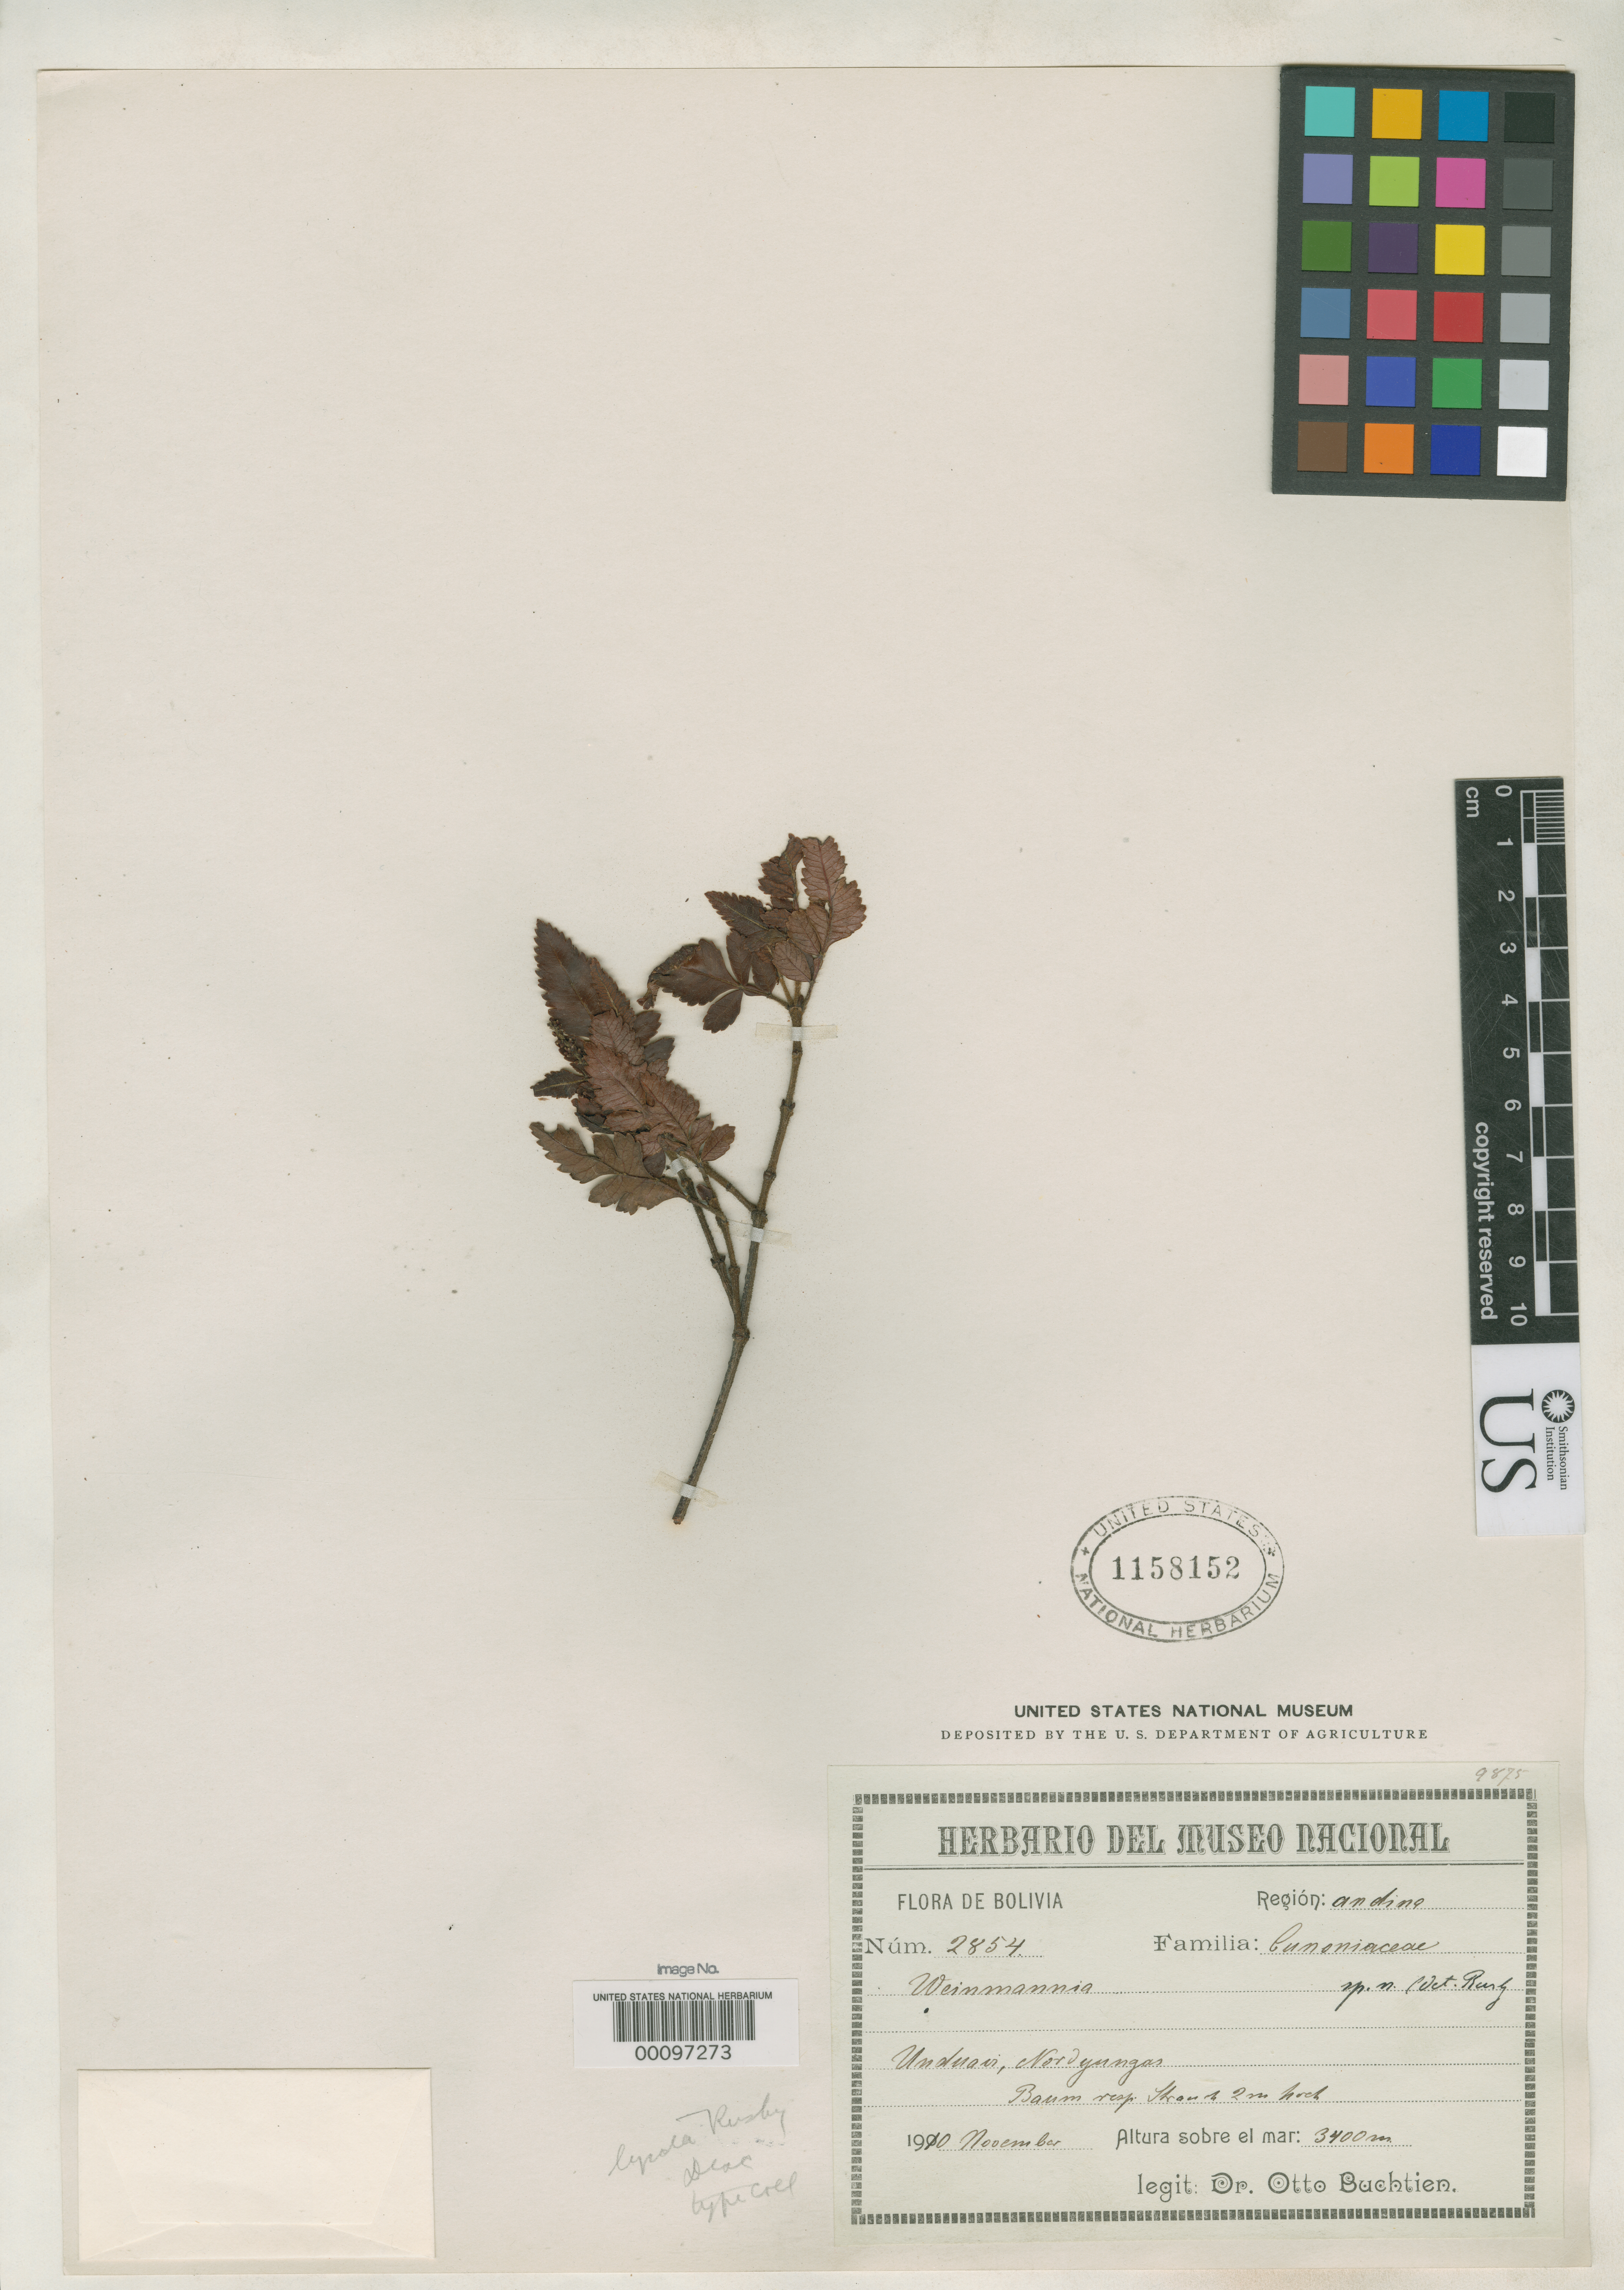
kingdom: Plantae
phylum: Tracheophyta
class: Magnoliopsida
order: Oxalidales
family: Cunoniaceae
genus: Weinmannia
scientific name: Weinmannia lyrata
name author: Rusby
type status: Isotype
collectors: O. Buchtien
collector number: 2854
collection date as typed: Nov 1910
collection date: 1910-11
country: Bolivia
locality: Unduavi.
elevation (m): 3400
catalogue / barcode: US 1158152